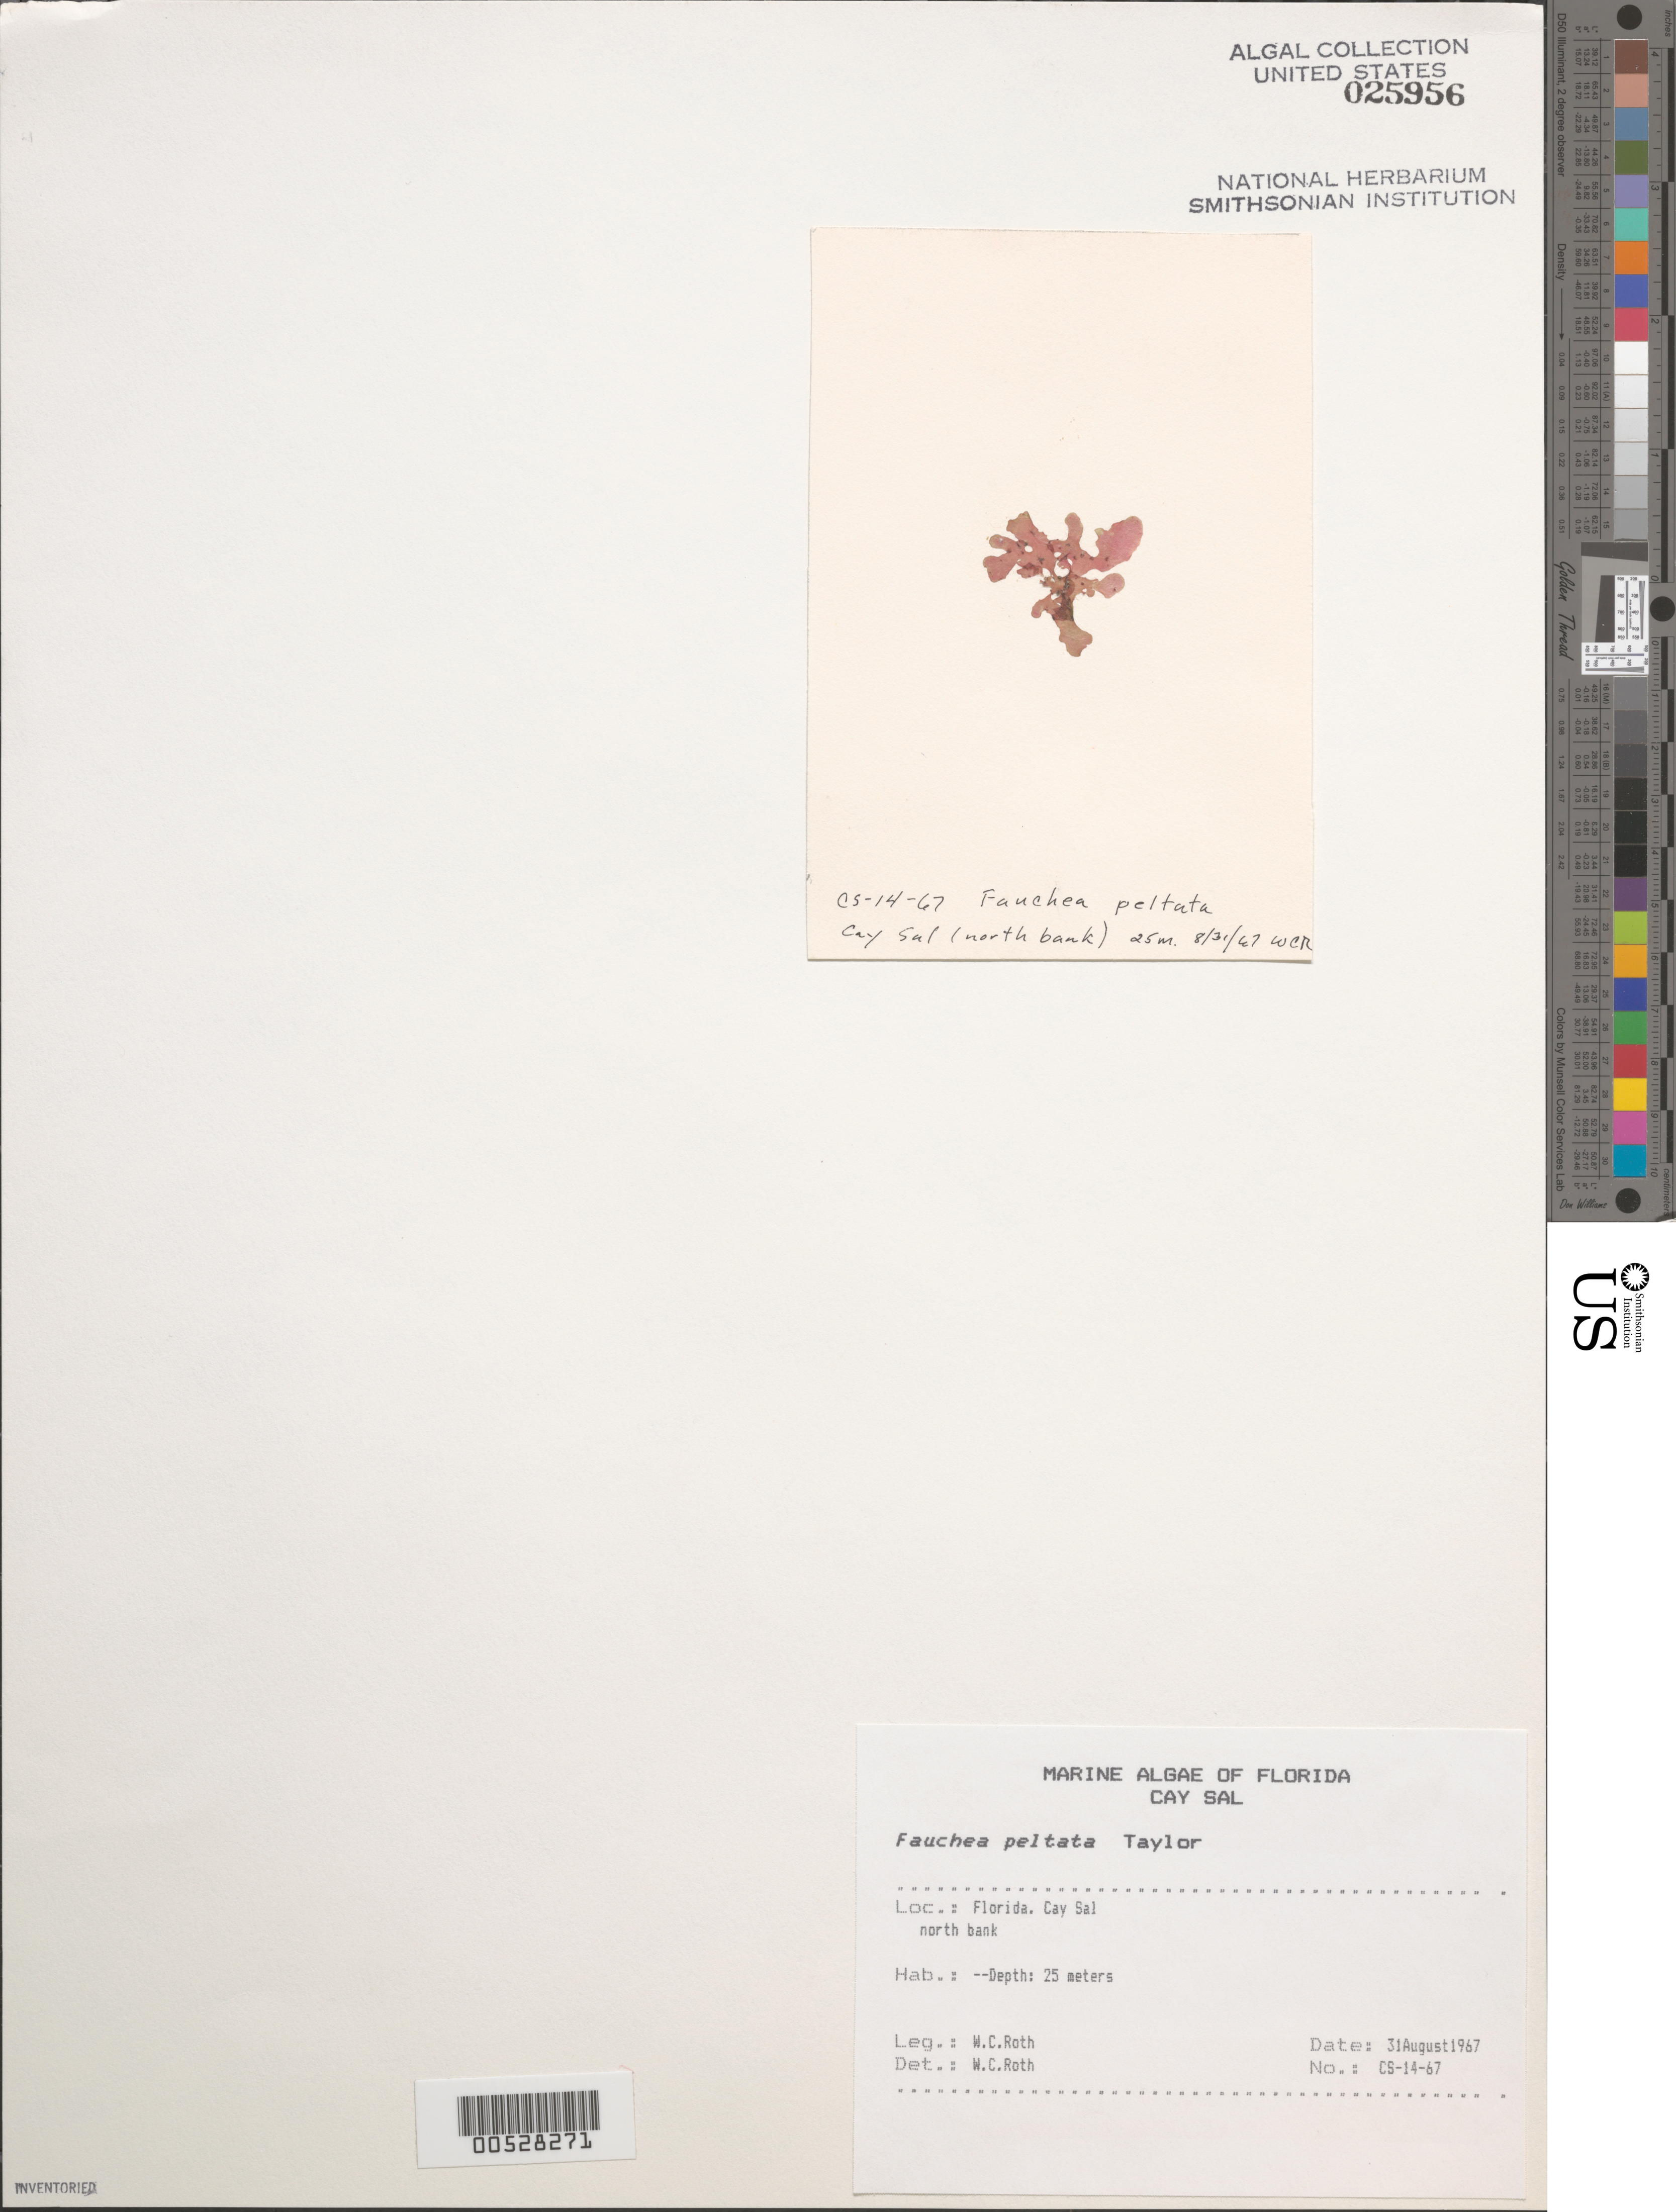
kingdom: Plantae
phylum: Rhodophyta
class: Florideophyceae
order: Rhodymeniales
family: Hymenocladiaceae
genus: Asteromenia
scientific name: Asteromenia peltata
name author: (W.R. Taylor) Huisman & A.J.K. Millar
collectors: W. C. Roth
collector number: CS-14-67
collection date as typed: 31 Aug 1967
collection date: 1967-08-31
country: United States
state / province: Florida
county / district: Monroe County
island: Cay Sal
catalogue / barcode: US 25956